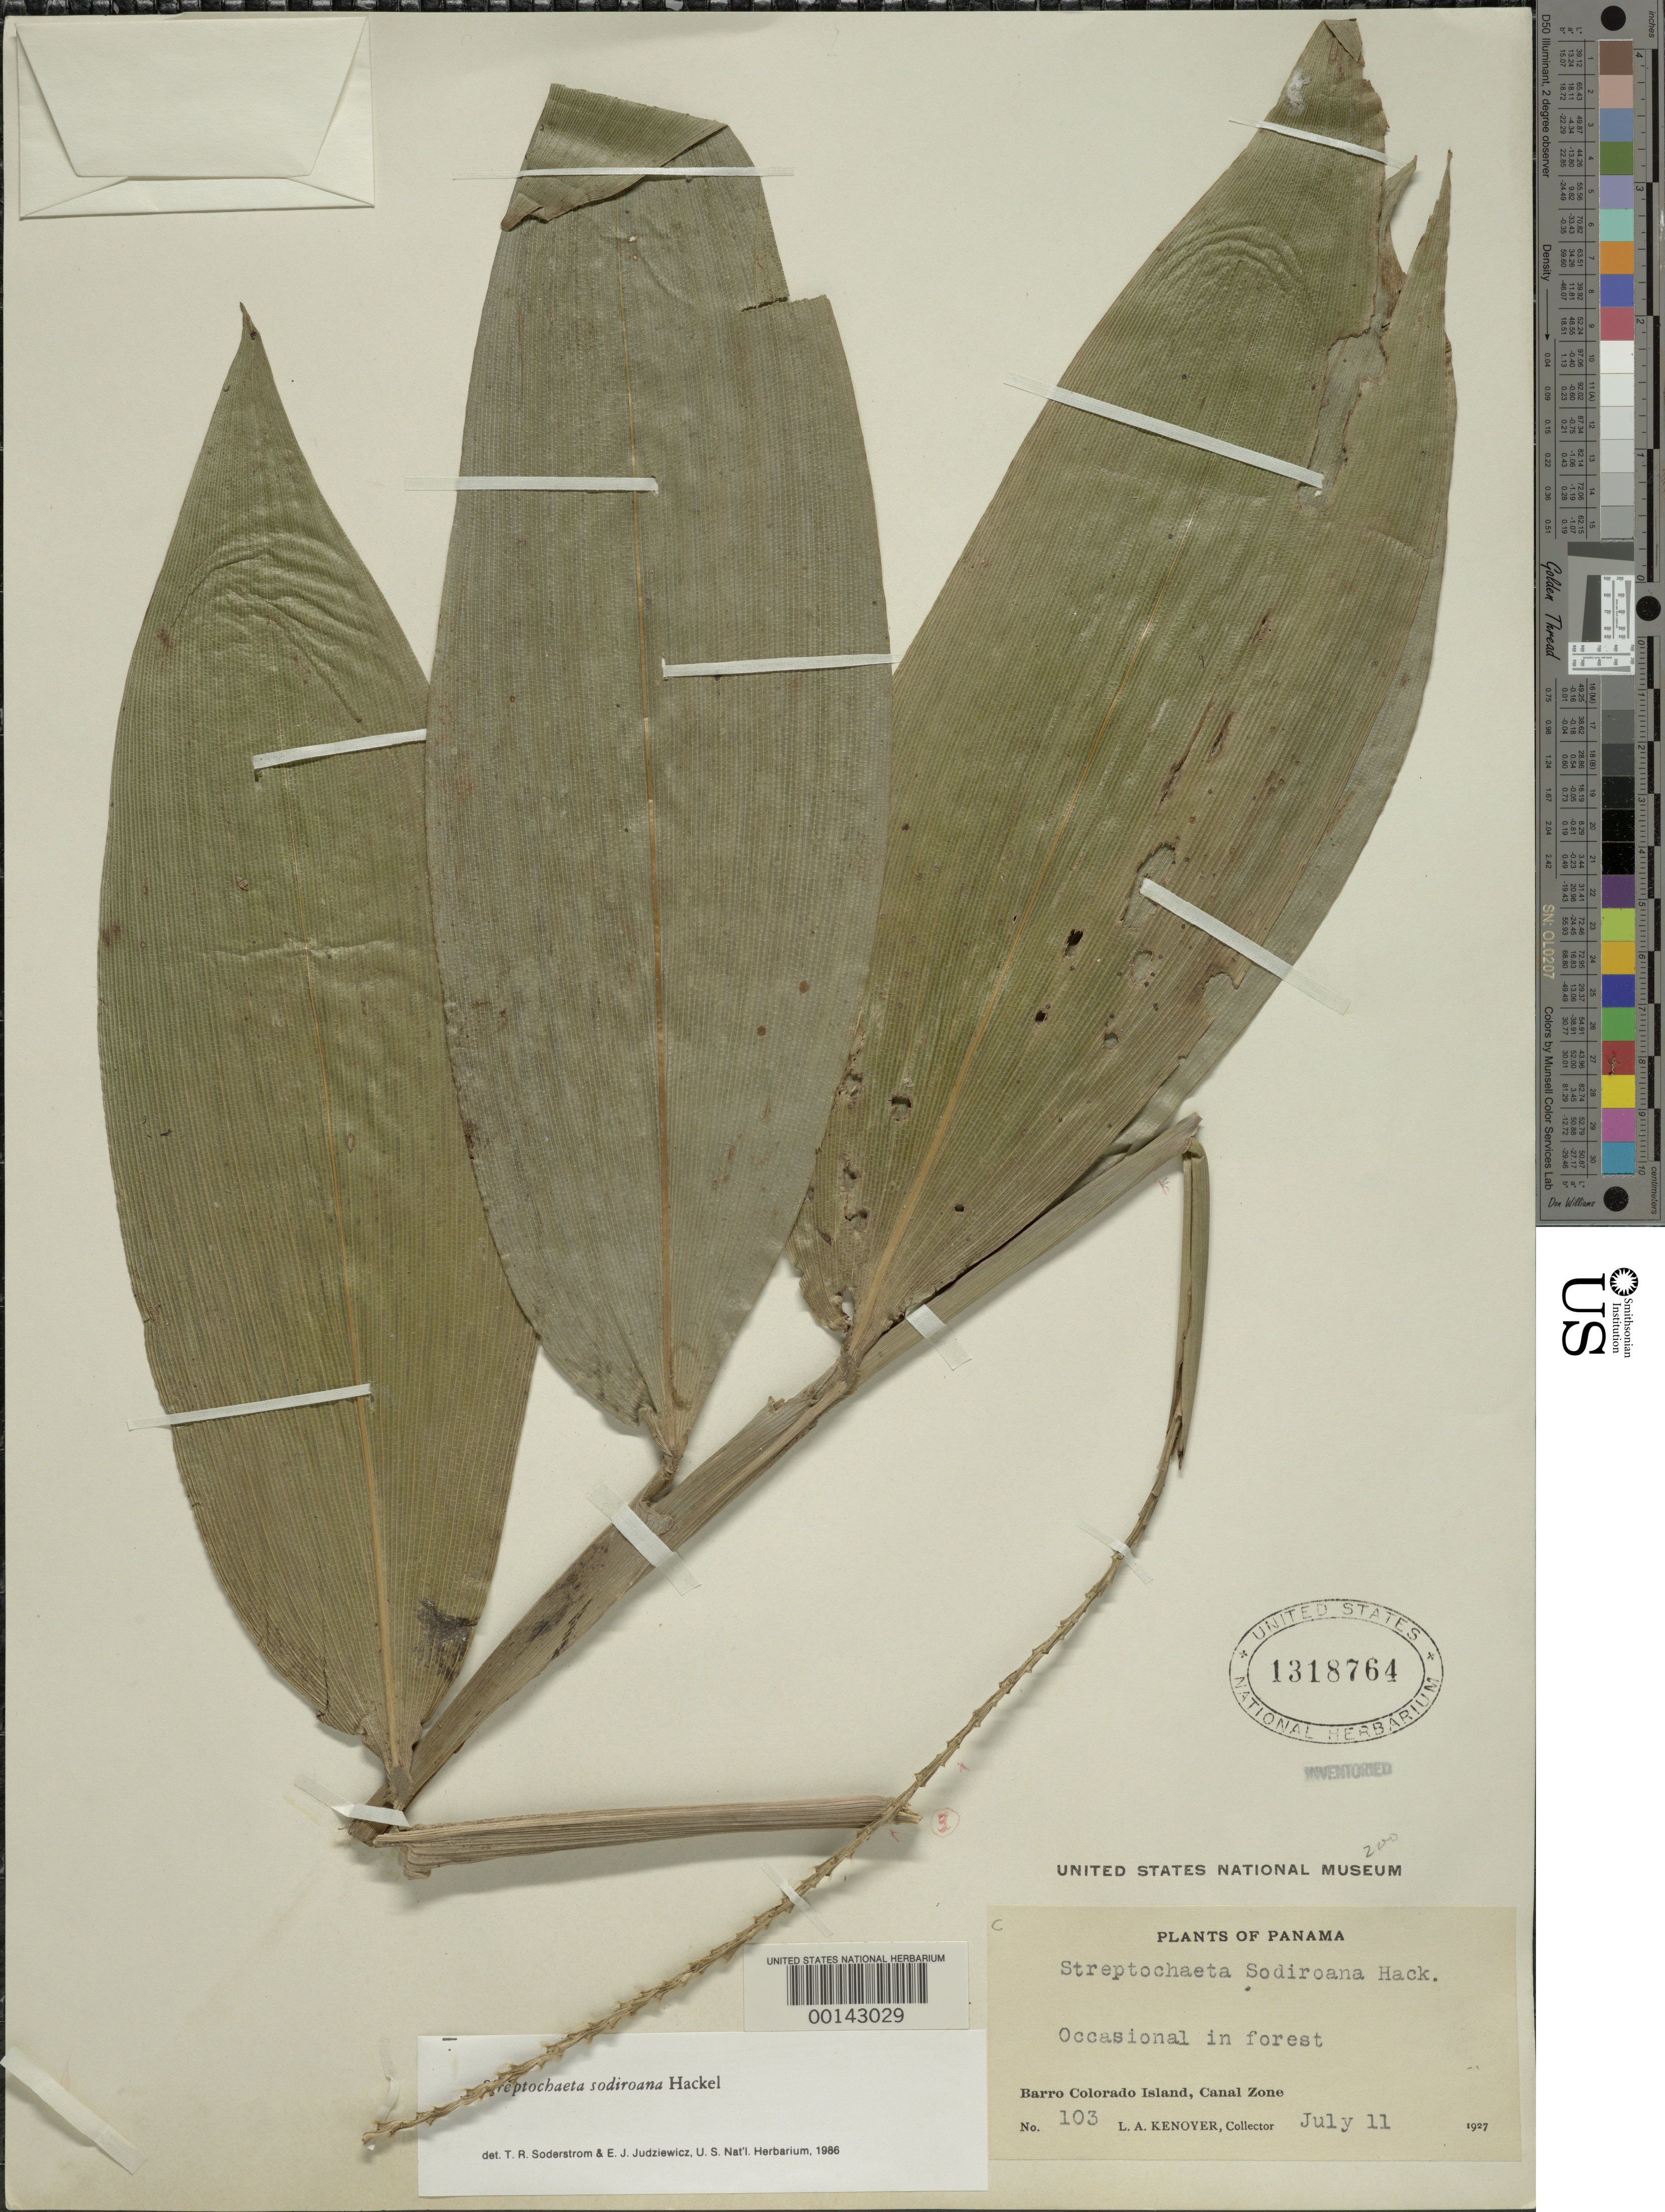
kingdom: Plantae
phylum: Tracheophyta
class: Liliopsida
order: Poales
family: Poaceae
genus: Streptochaeta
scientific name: Streptochaeta sodiroana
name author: Hack.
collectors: L. A. Kenoyer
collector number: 103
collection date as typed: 11 Jul 1927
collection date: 1927-07-11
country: Panama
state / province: Panamá Oeste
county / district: Canal Zone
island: Barro Colorado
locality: Barro Colorado I.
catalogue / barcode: US 1318764